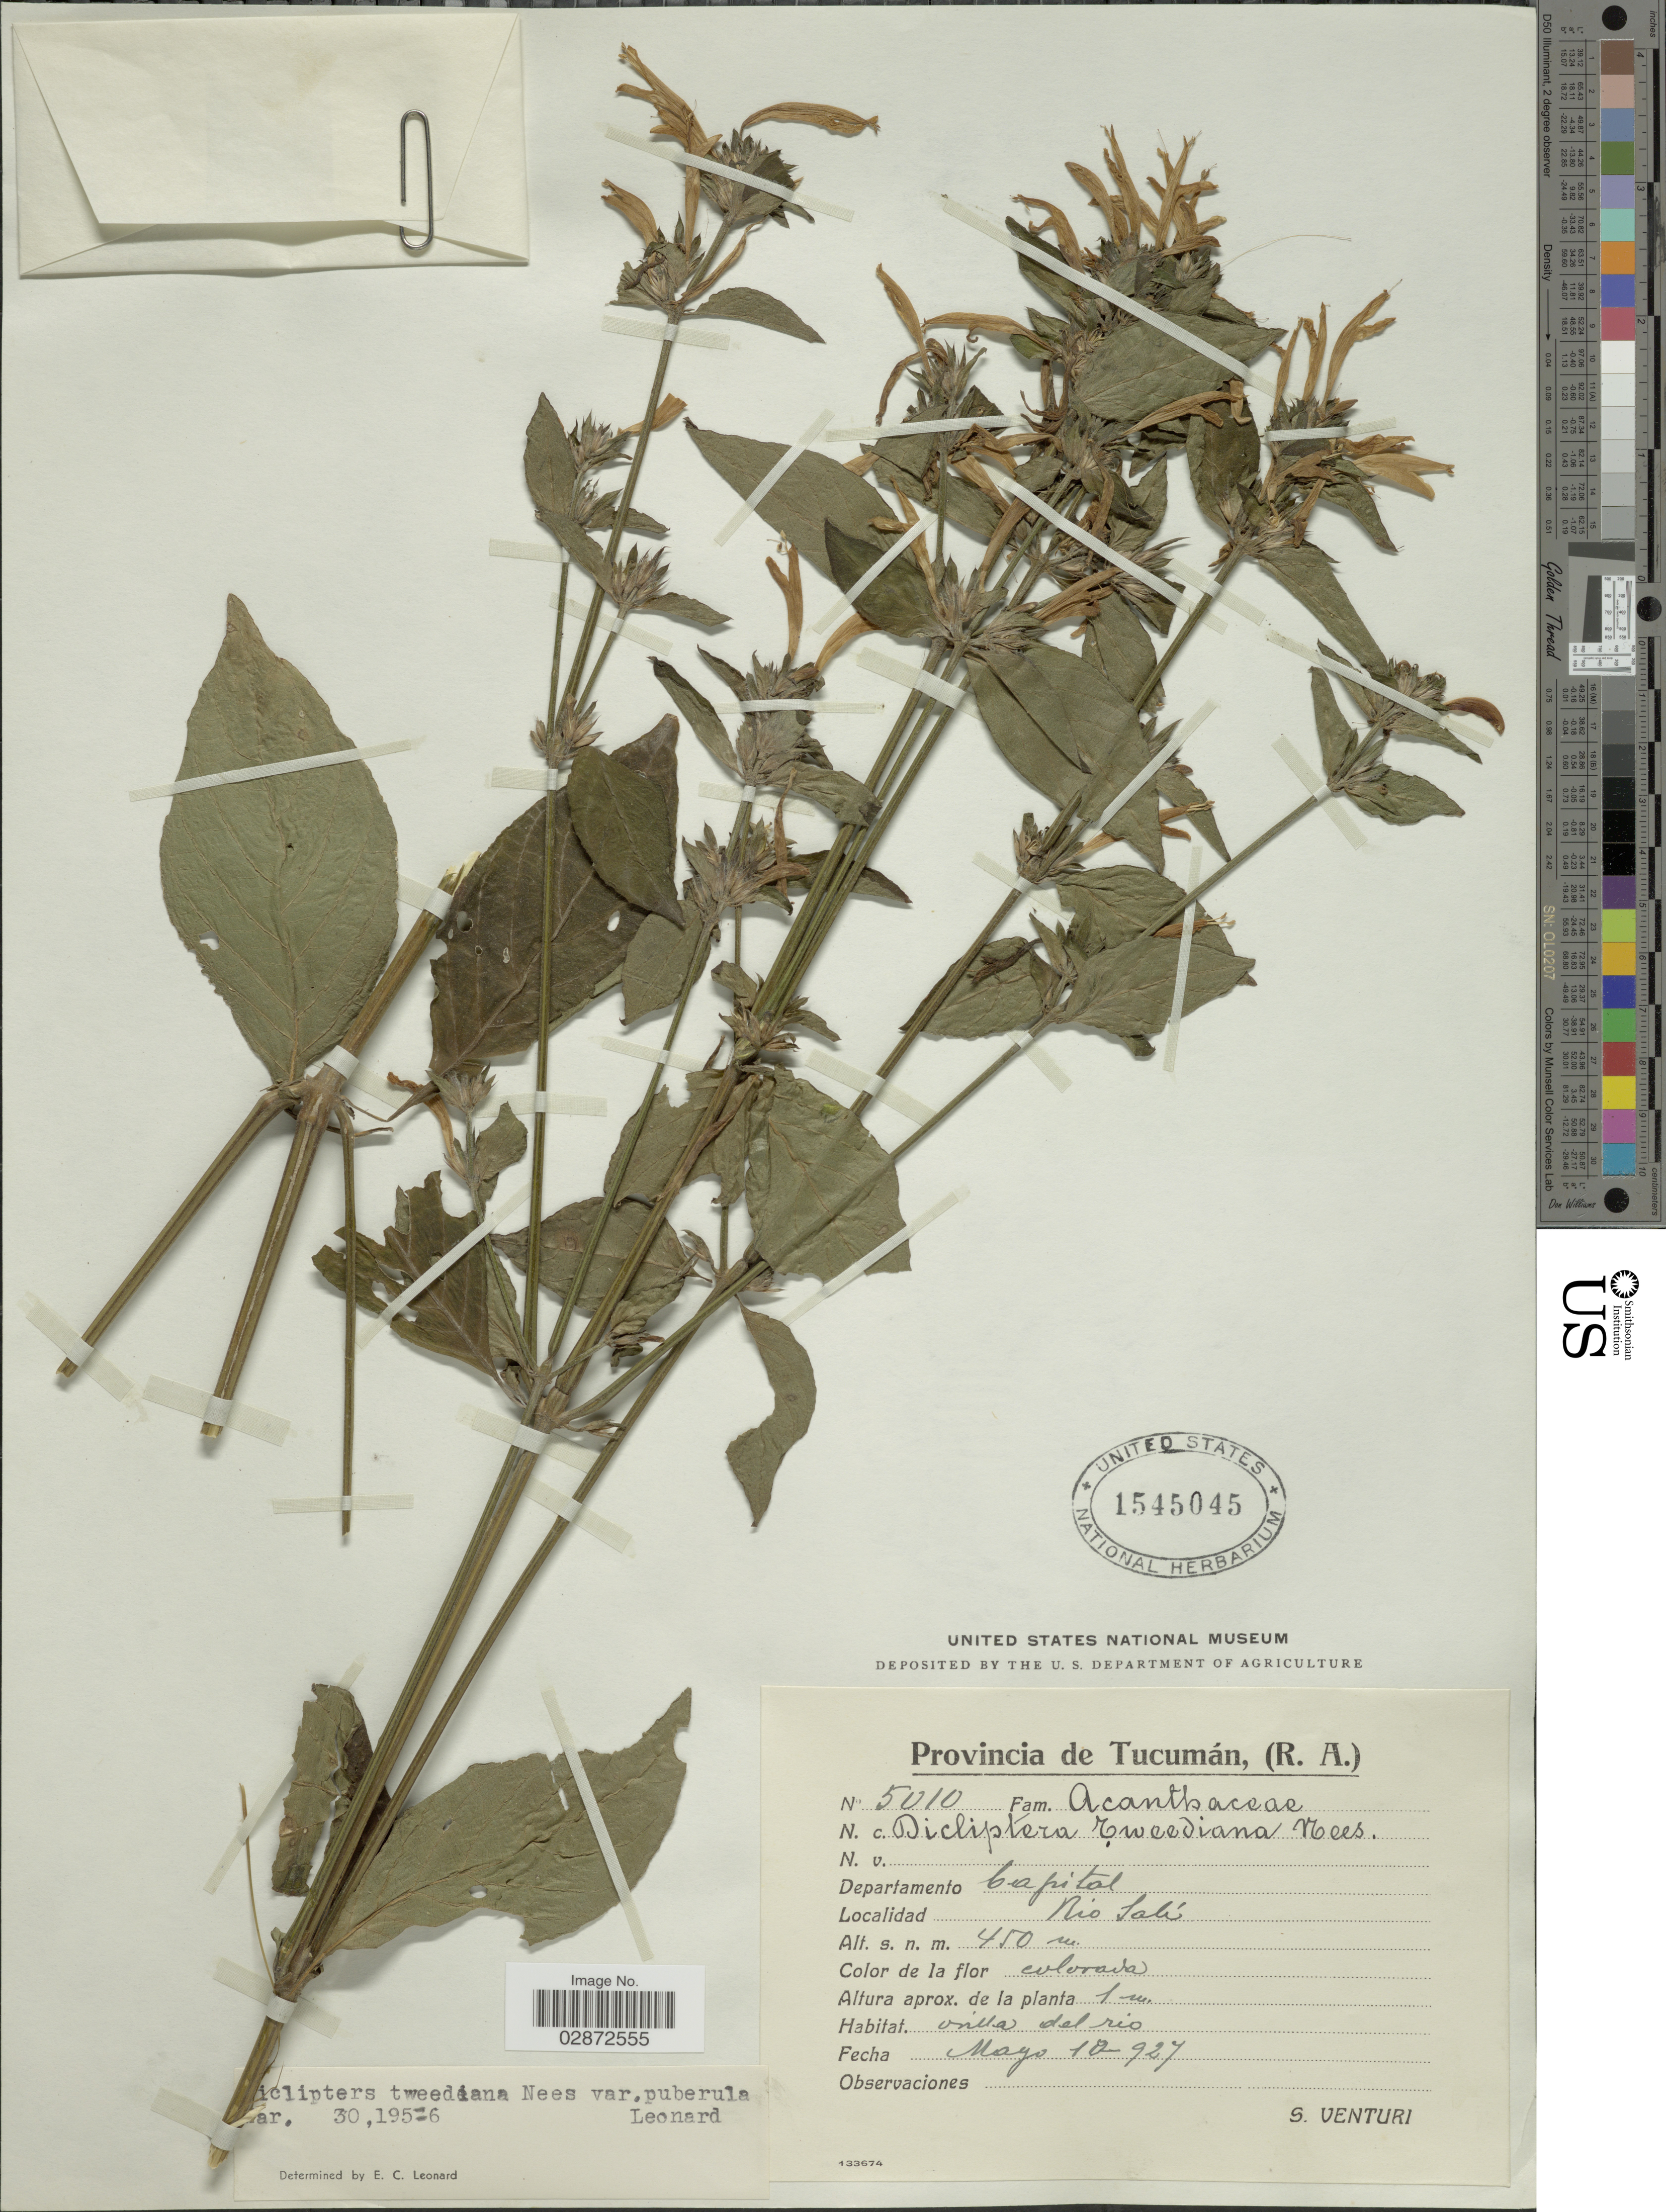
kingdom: Plantae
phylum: Tracheophyta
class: Magnoliopsida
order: Lamiales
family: Acanthaceae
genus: Dicliptera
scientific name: Dicliptera squarrosa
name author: Nees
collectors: S. Venturi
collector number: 5010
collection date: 1927-05-10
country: Argentina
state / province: Tucuman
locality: Provincia de Tucumán, (R.A.). Departamento Capital. Río Sali.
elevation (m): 450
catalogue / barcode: US 1545045